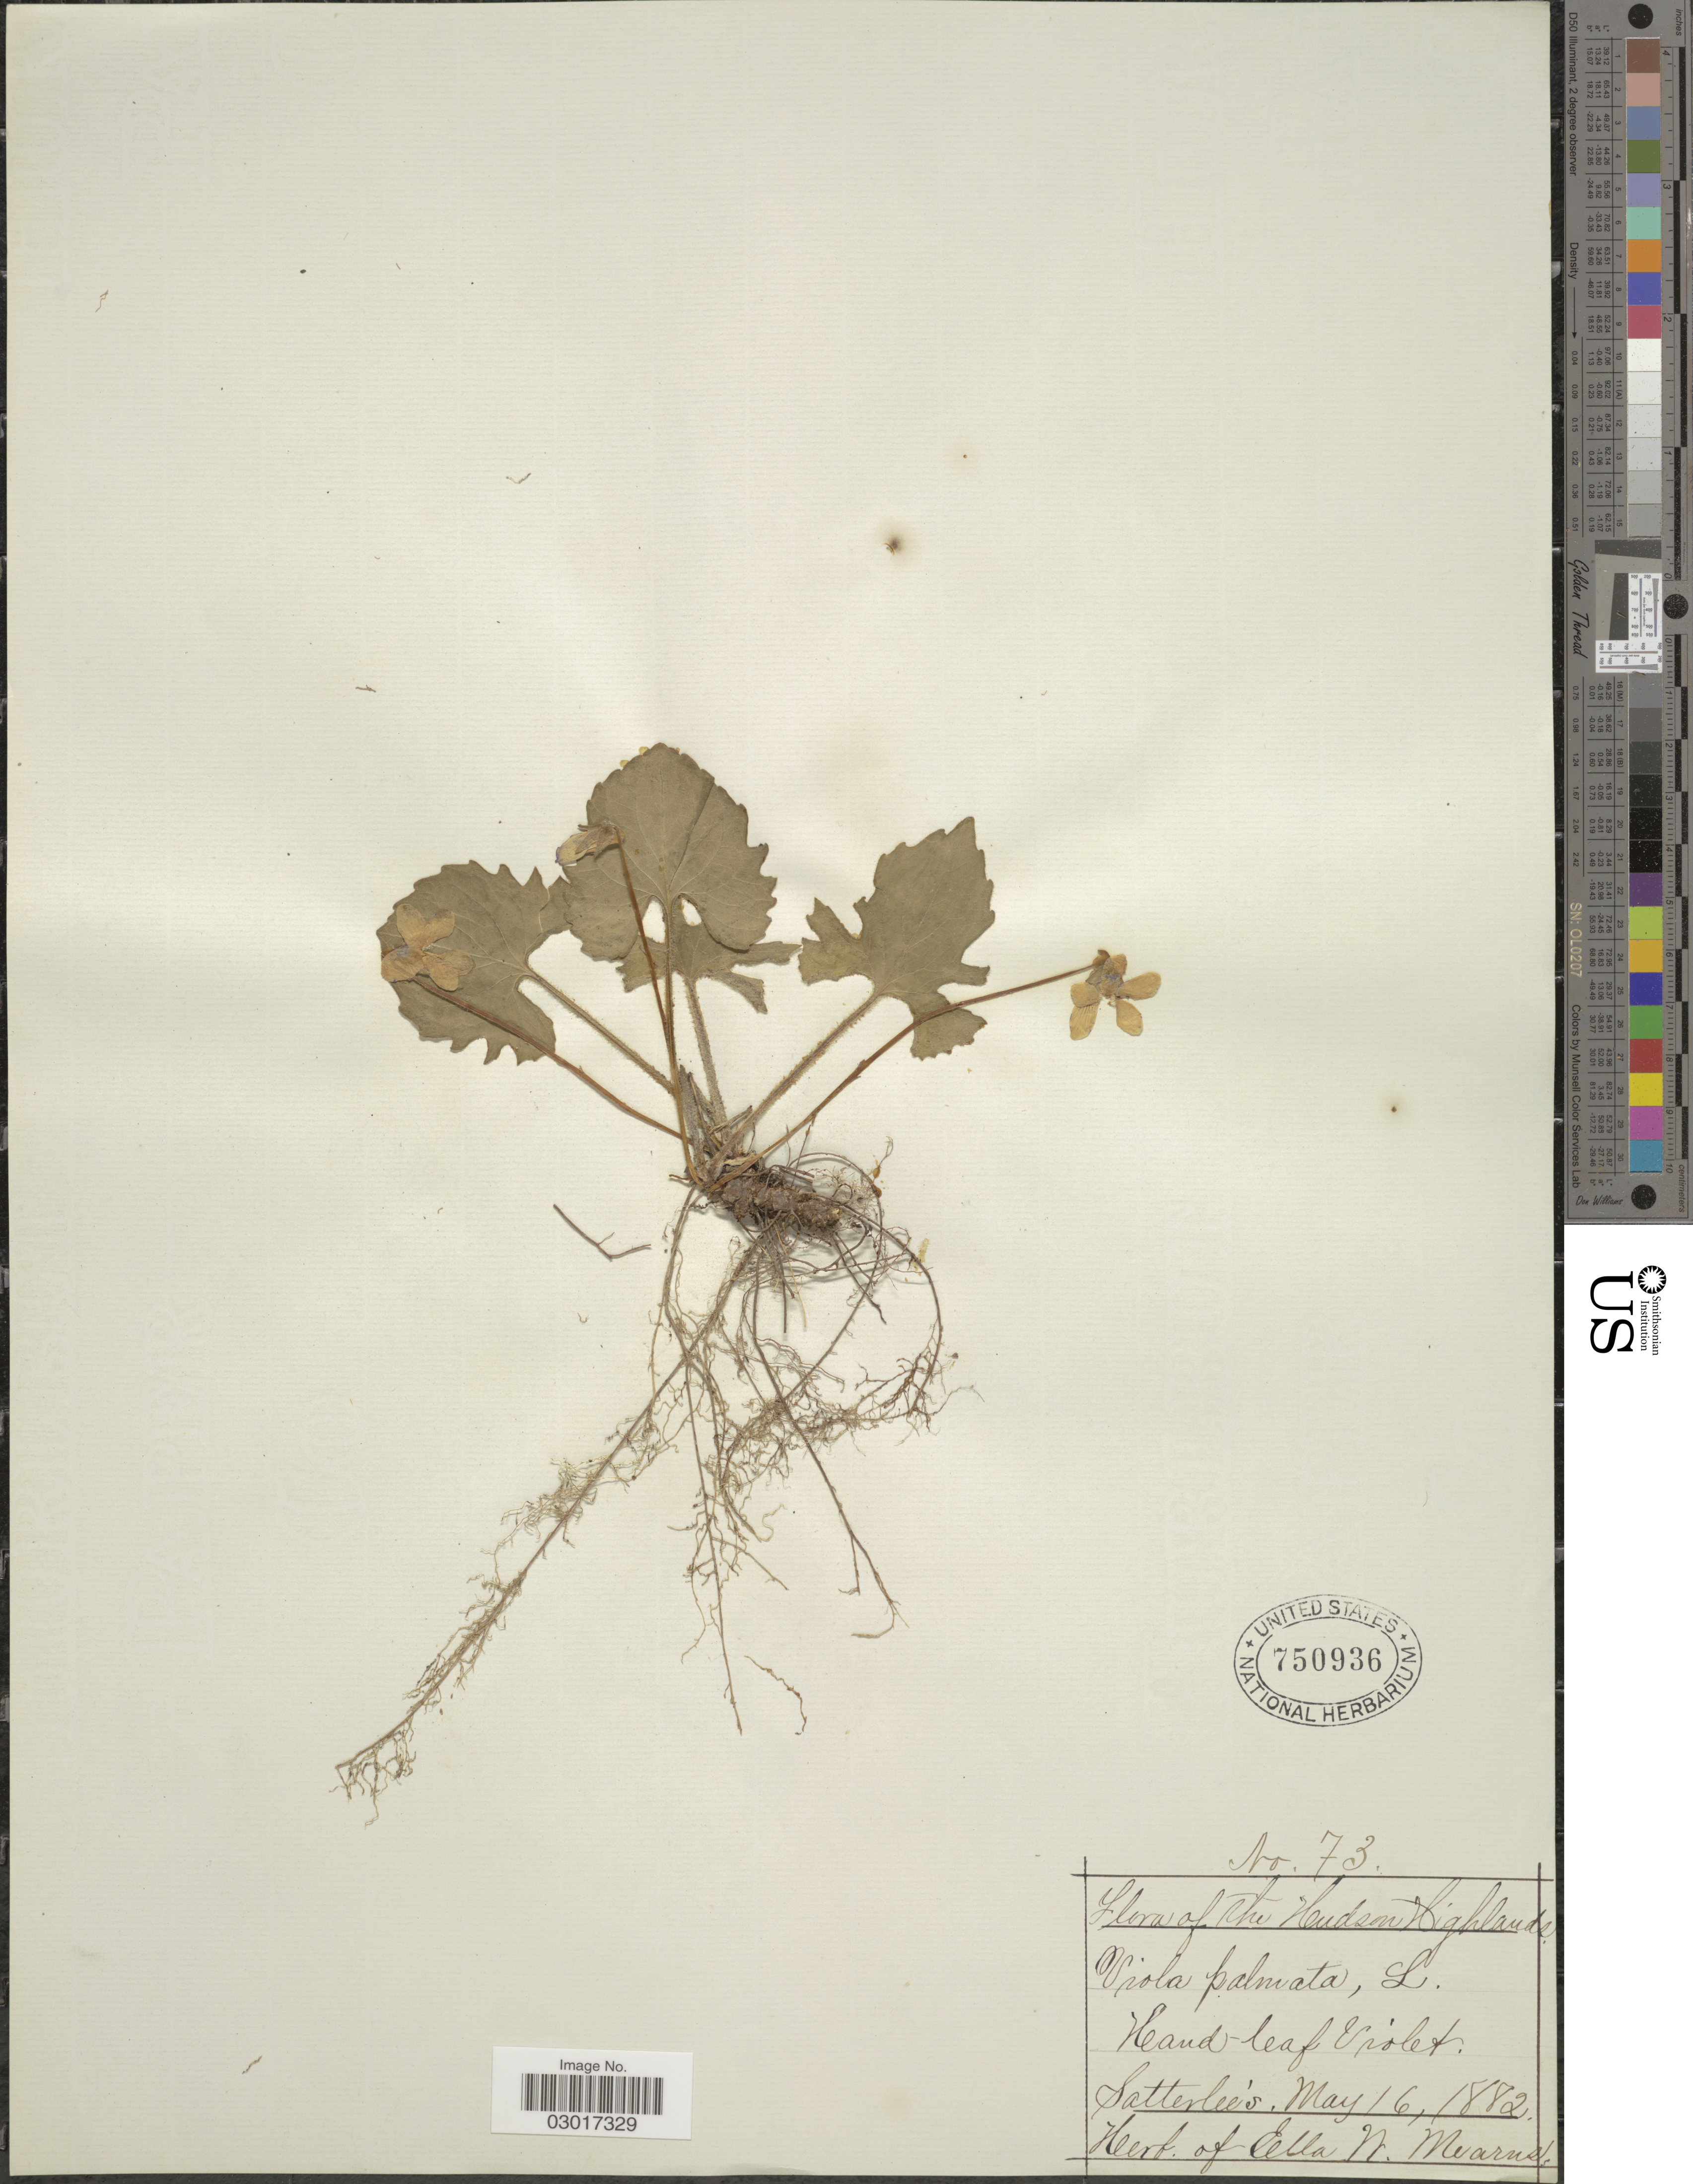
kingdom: Plantae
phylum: Tracheophyta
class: Magnoliopsida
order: Malpighiales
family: Violaceae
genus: Viola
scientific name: Viola triloba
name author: Schwein.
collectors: ex herb. Ella W. Mearns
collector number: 73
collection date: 1882-05-16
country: United States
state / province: New York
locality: The Hudson Highlands, Satterlee's.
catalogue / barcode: US 750936